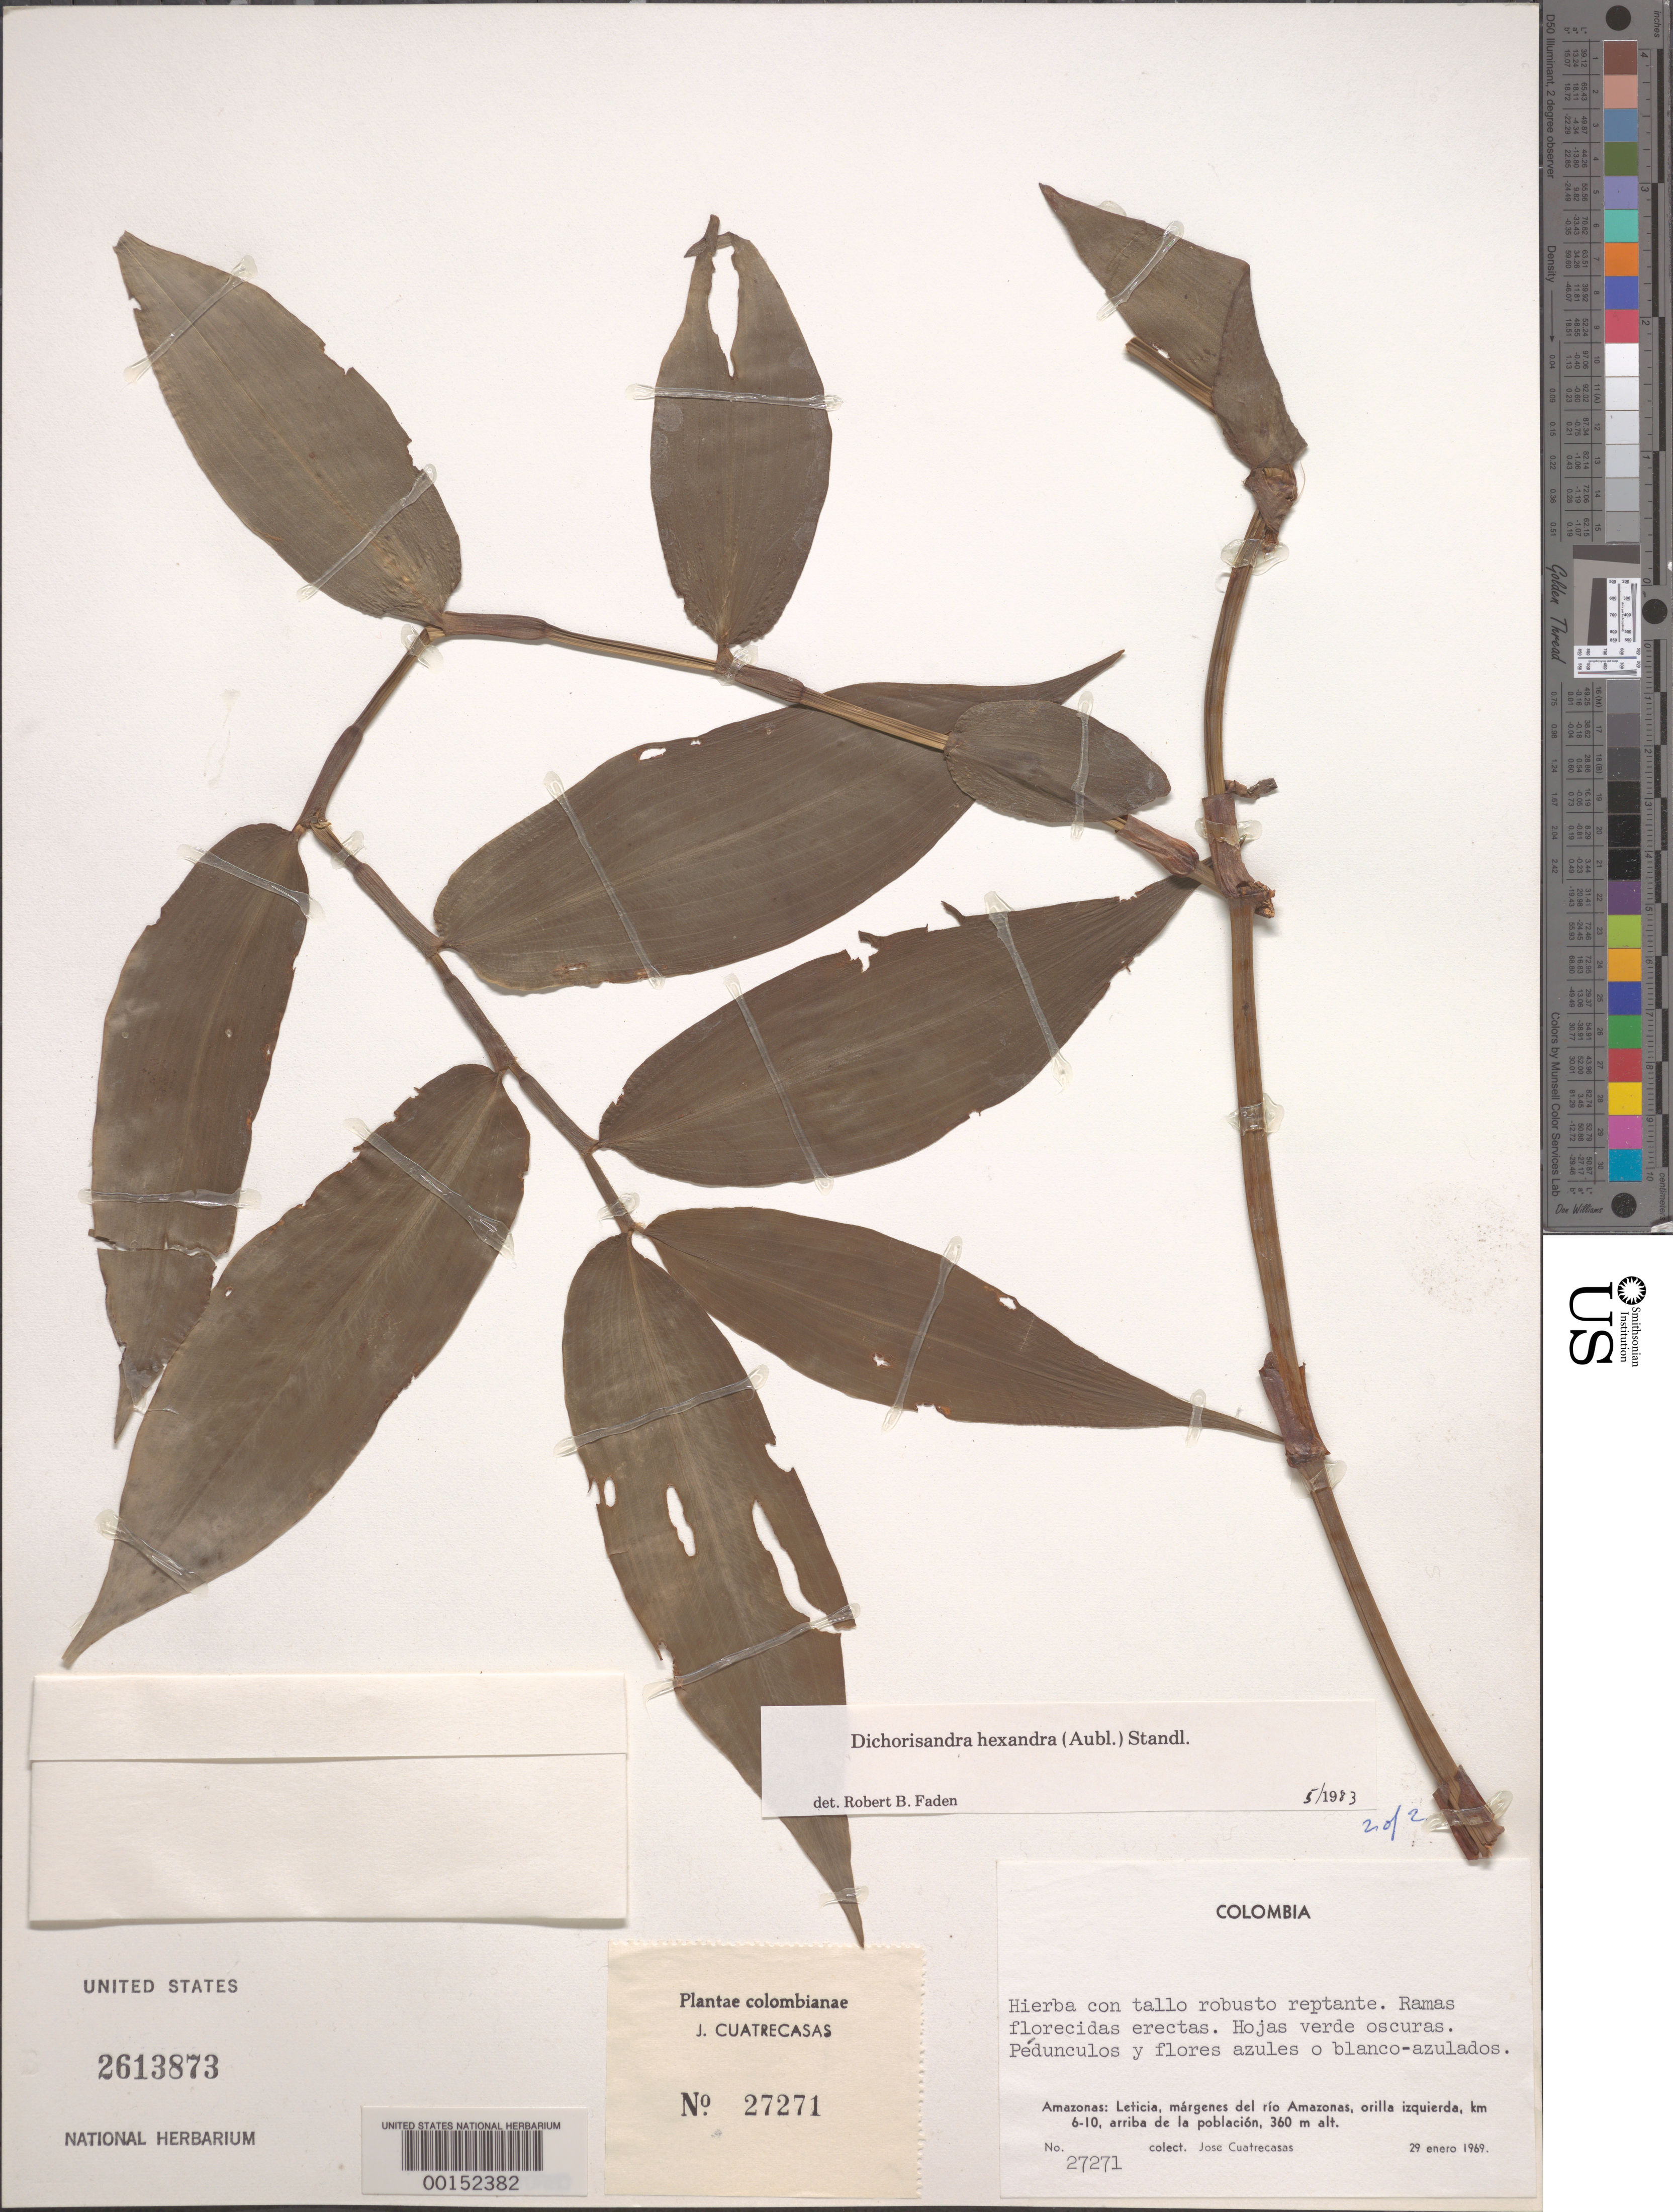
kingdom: Plantae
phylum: Tracheophyta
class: Liliopsida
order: Commelinales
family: Commelinaceae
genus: Dichorisandra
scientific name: Dichorisandra hexandra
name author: (Aubl.) Standl.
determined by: Faden, Robert B., (US), Smithsonian Institution - National Museum of Natural History (UNITED STATES)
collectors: J. Cuatrecasas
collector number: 27271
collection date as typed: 29 Jan 1969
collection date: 1969-01-29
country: Colombia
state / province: Amazônas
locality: Leticia, near Rio Amazonas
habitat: Riverbank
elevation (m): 360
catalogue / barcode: US 2613873